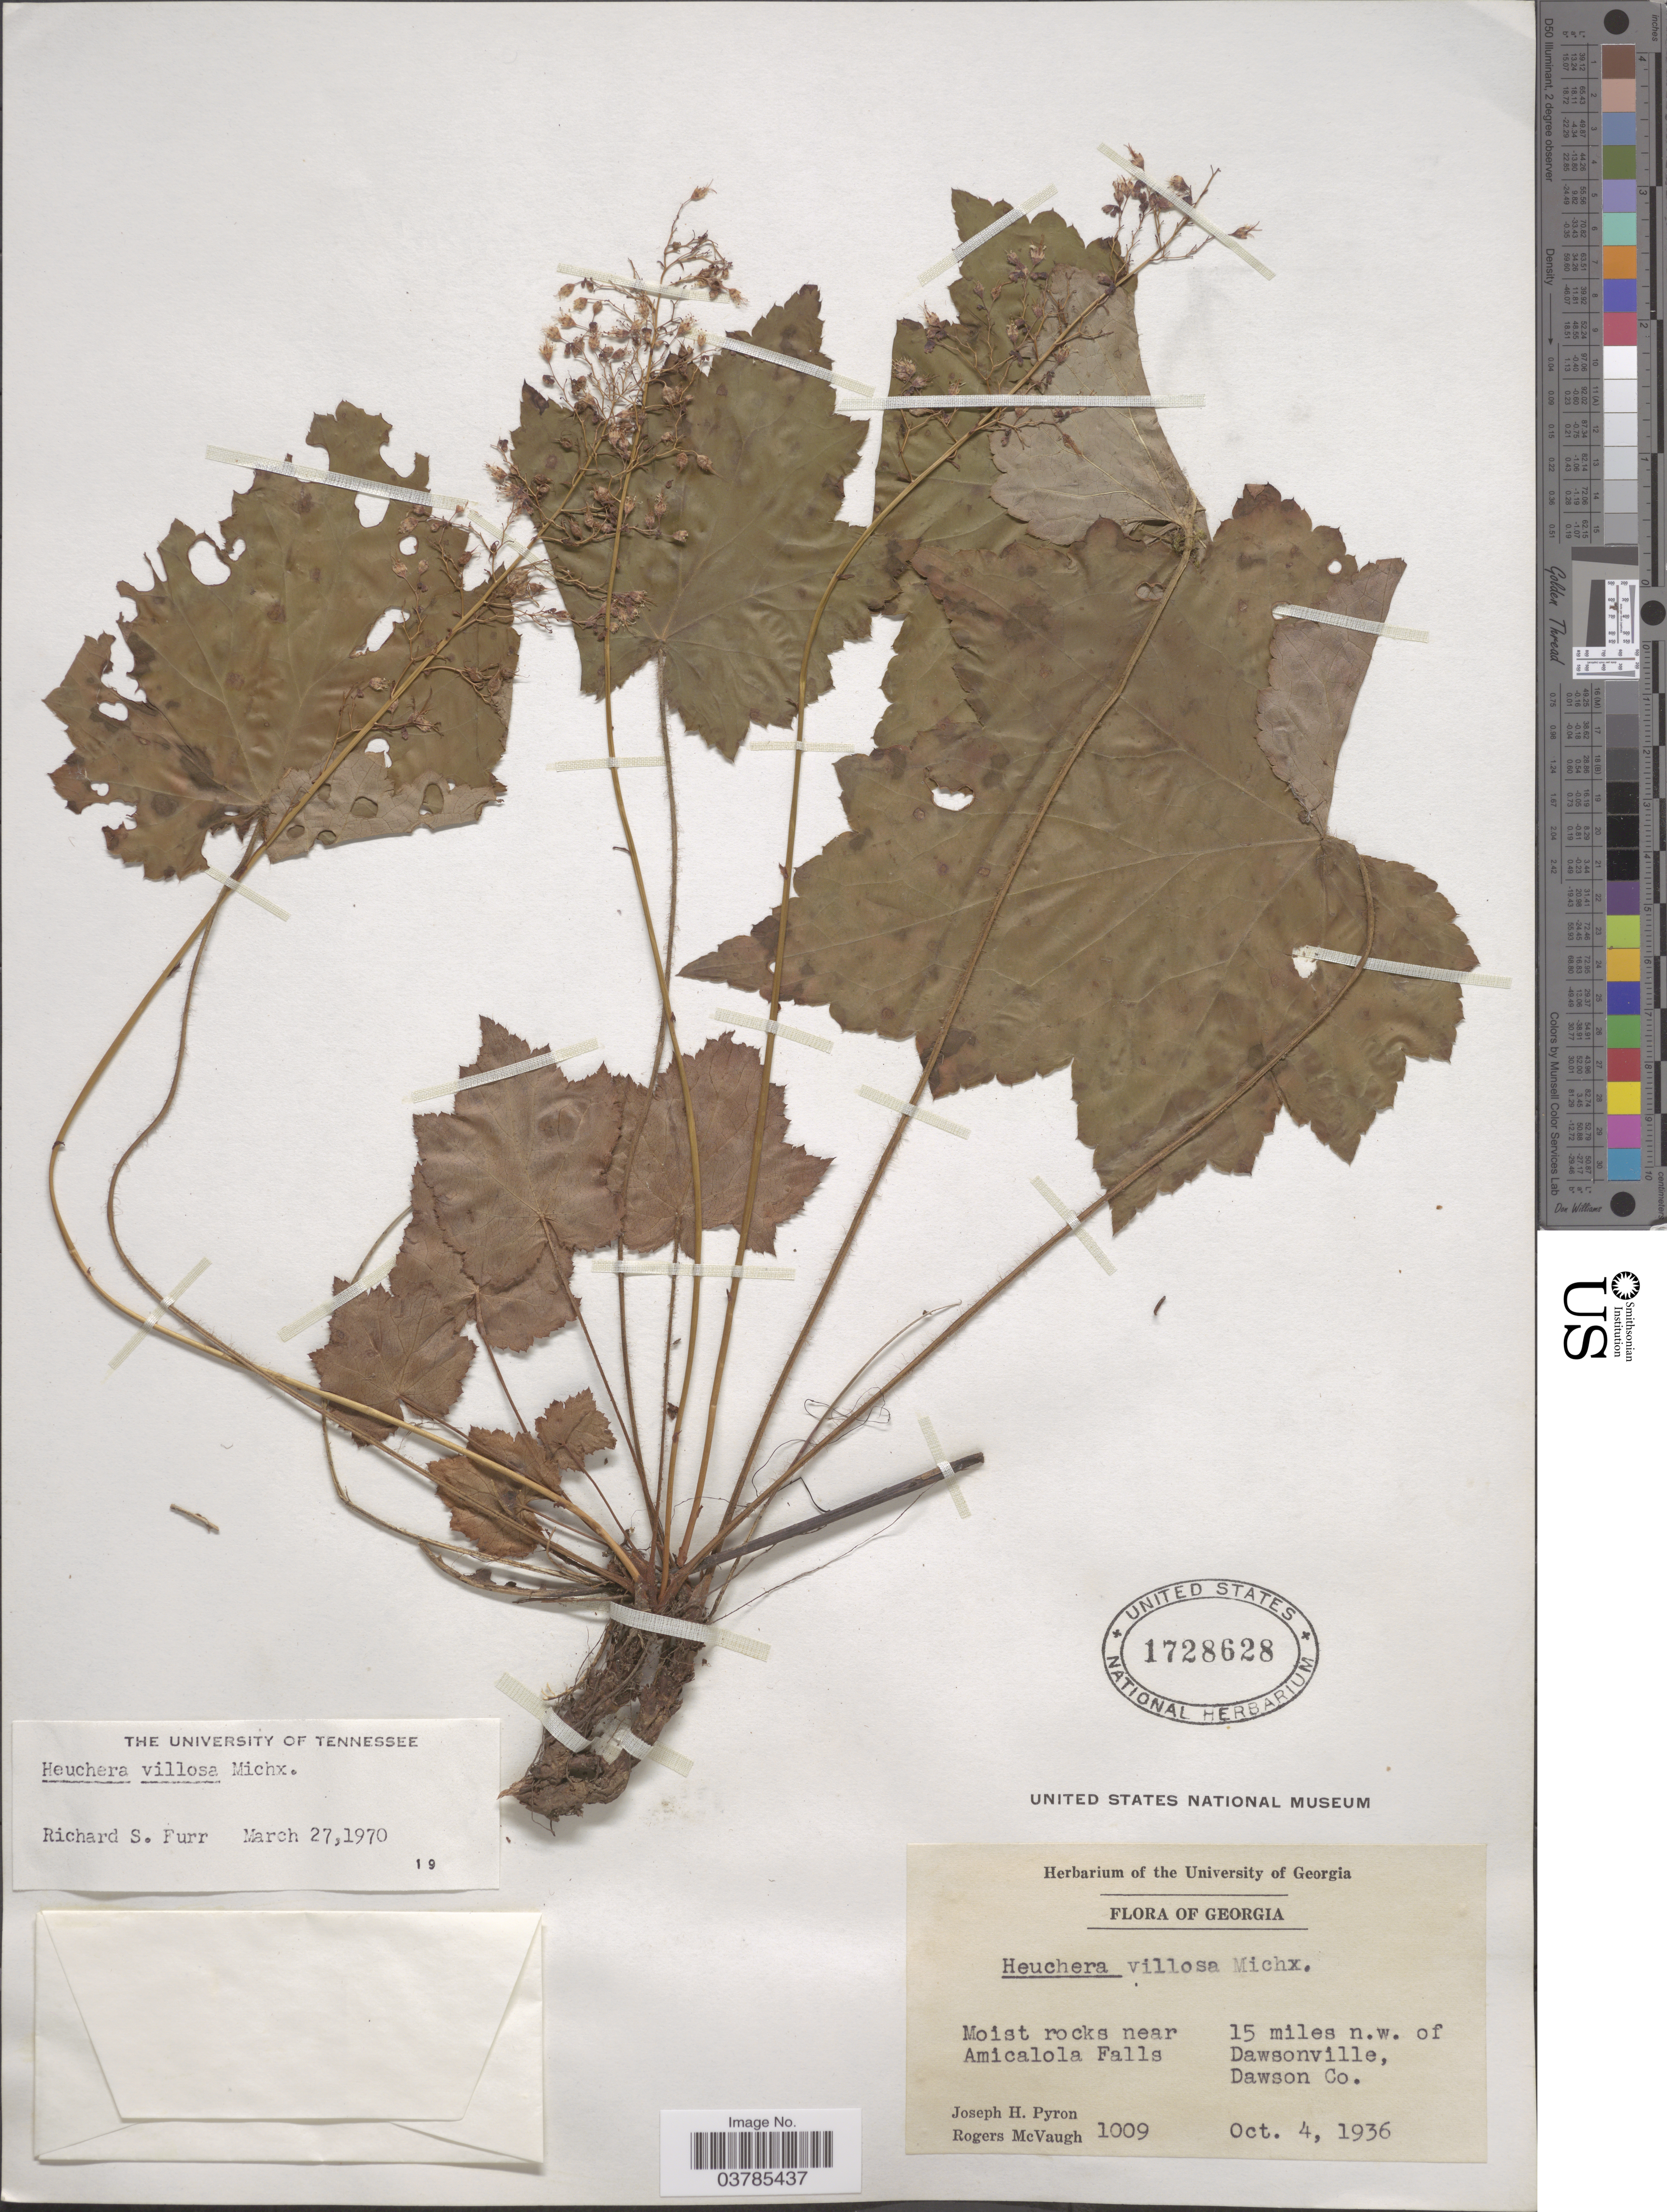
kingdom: Plantae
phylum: Tracheophyta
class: Magnoliopsida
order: Saxifragales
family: Saxifragaceae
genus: Heuchera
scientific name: Heuchera villosa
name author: Michx.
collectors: J. H. Pyron & R. McVaugh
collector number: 1009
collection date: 1936-10-04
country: United States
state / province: Georgia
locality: Moist rocking near Amicalola Falls. 15 miles n.w. of Dawsonville, Dawson Co.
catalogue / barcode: US 1728628